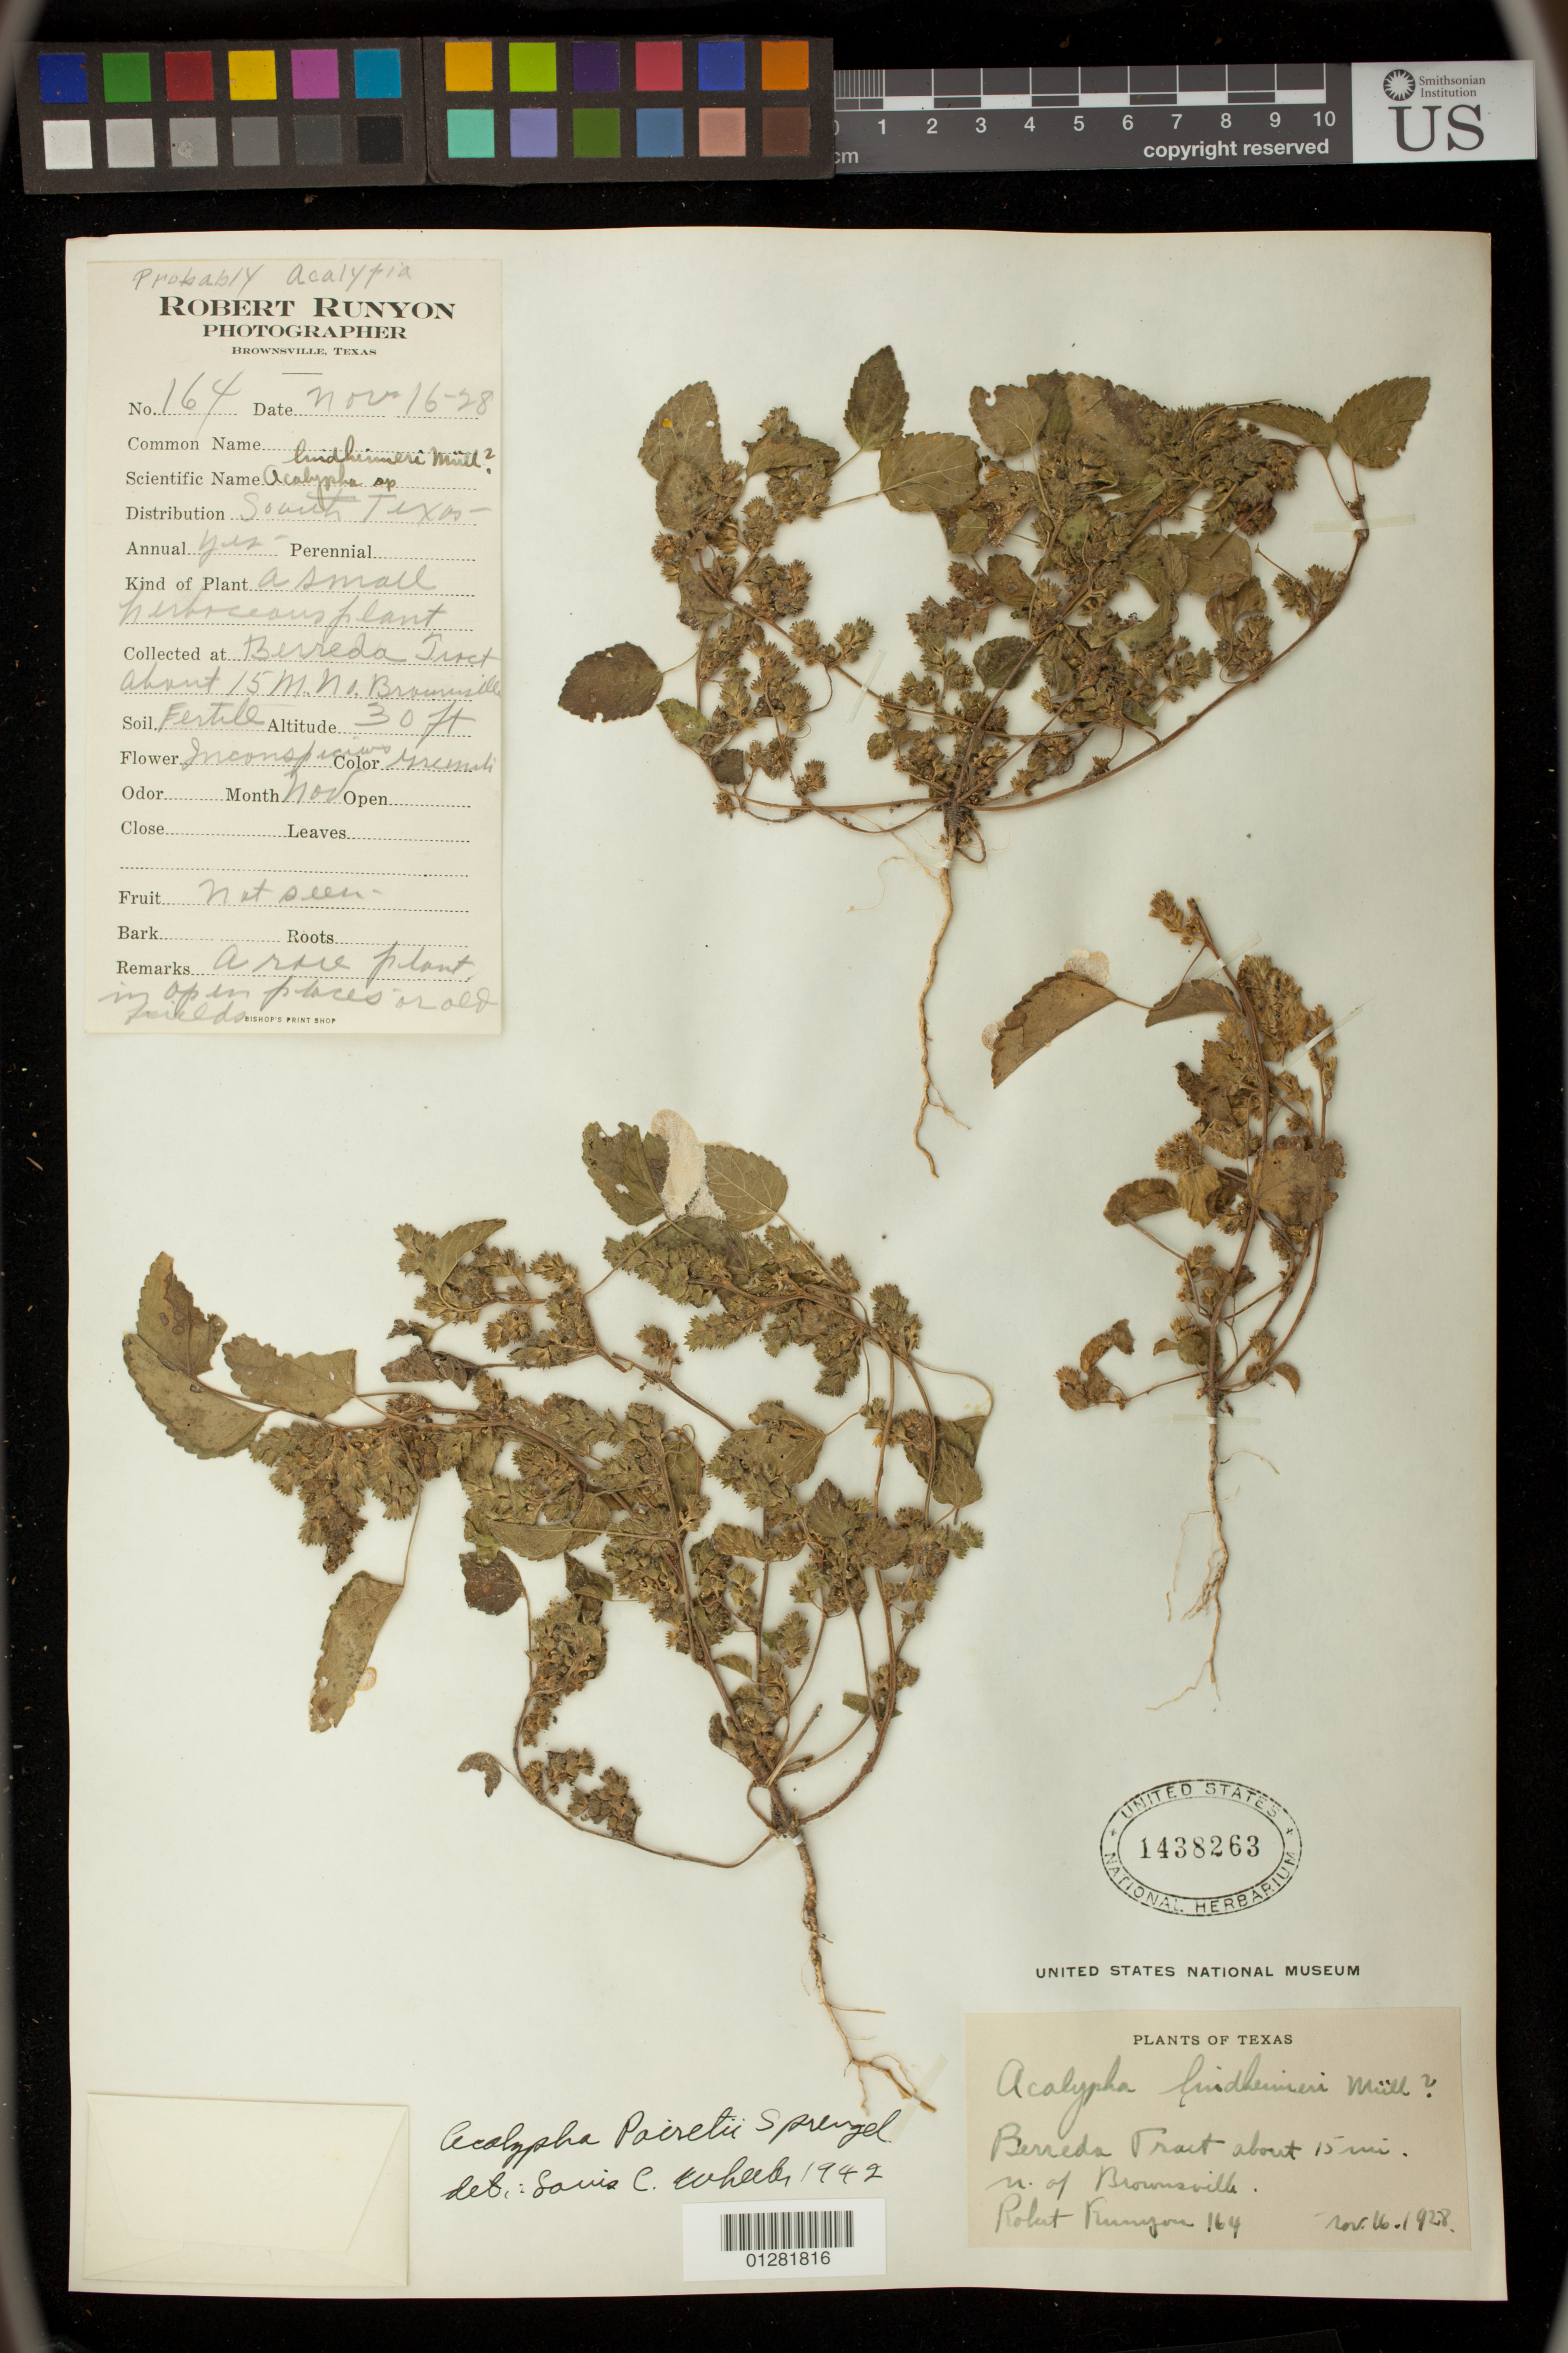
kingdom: Plantae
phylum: Tracheophyta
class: Magnoliopsida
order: Malpighiales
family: Euphorbiaceae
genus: Acalypha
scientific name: Acalypha pringlei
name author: S. Watson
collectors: R. Runyon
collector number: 164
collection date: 1928-11-16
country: United States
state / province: Texas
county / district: Cameron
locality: Berreda Tract about 15 mi n. of Brownsville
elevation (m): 9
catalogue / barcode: US 1438263